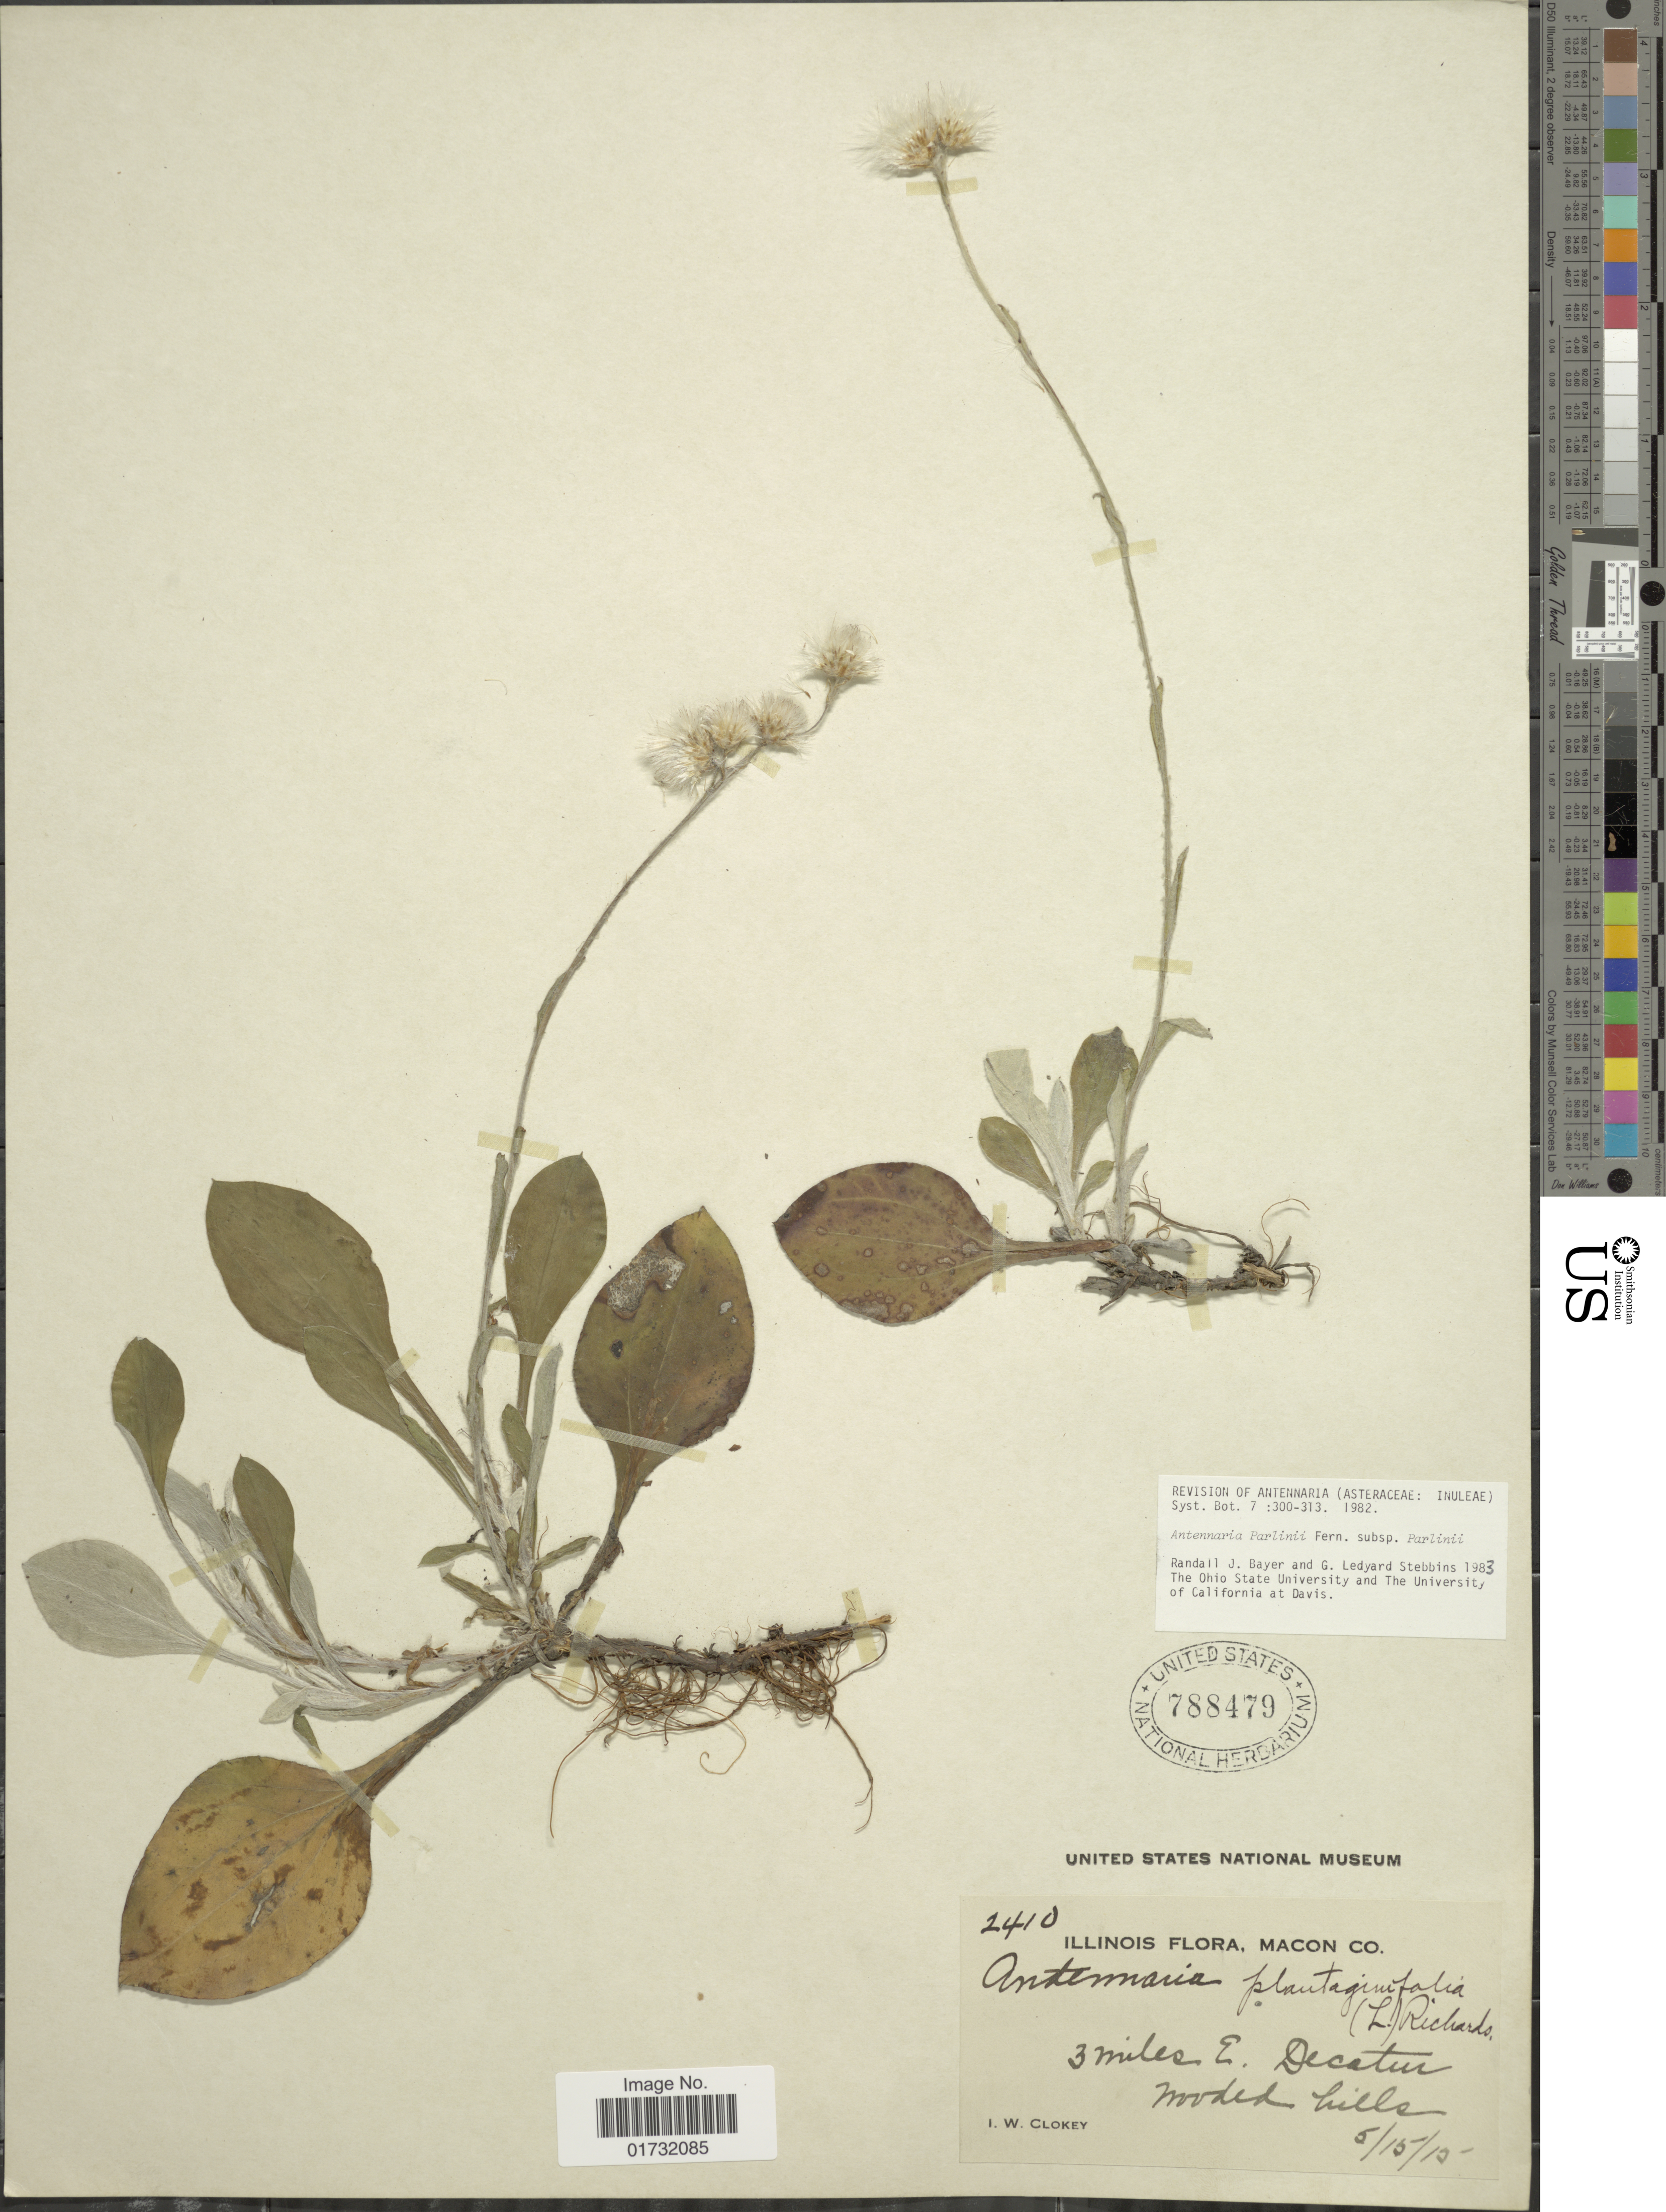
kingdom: Plantae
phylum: Tracheophyta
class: Magnoliopsida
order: Asterales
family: Asteraceae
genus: Antennaria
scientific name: Antennaria parlinii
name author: Fernald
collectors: I. W. Clokey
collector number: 2410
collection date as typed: Transcribed d/m/y: 15/5/15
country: United States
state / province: Illinois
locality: Macon Co. 3 miles E. Decatur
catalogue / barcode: US 788479